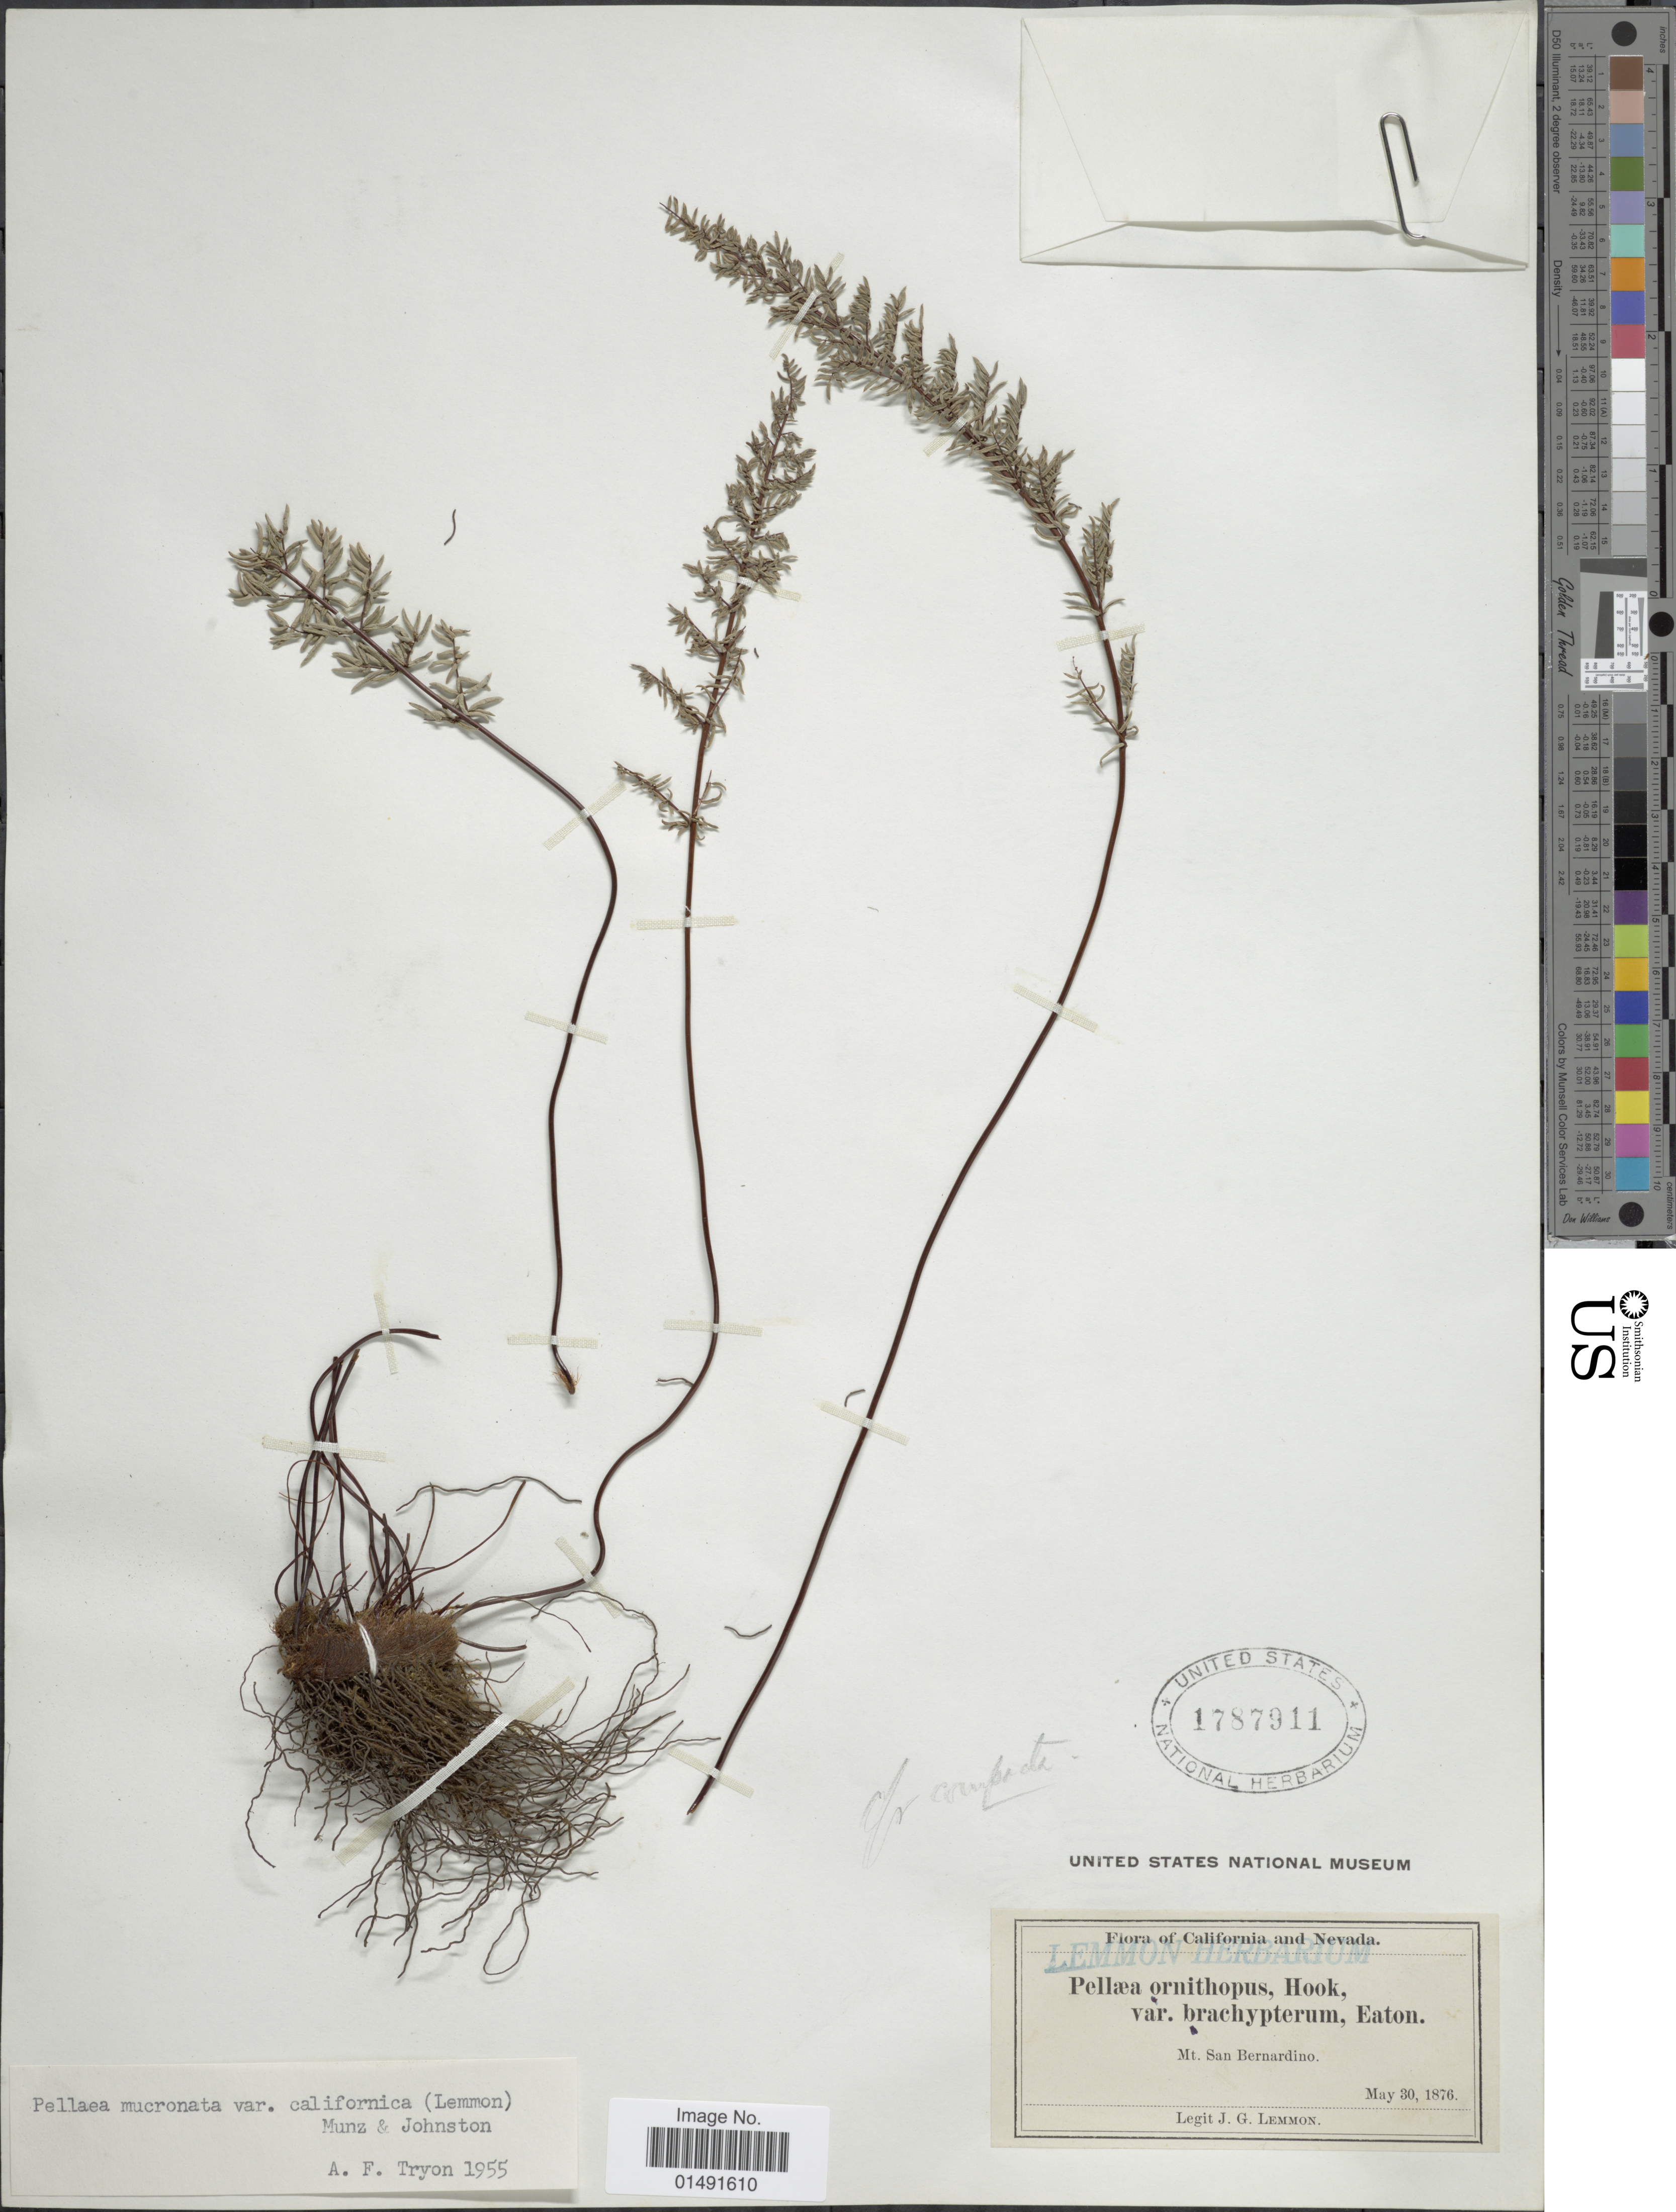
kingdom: Plantae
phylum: Tracheophyta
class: Polypodiopsida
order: Polypodiales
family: Pteridaceae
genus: Pellaea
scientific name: Pellaea mucronata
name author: (D.C. Eaton) D.C. Eaton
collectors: J. Lemmon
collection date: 1876-05-30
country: United States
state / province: California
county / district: San Bernardino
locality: California and Nevada Mt San Bernardino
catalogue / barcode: US 1787911